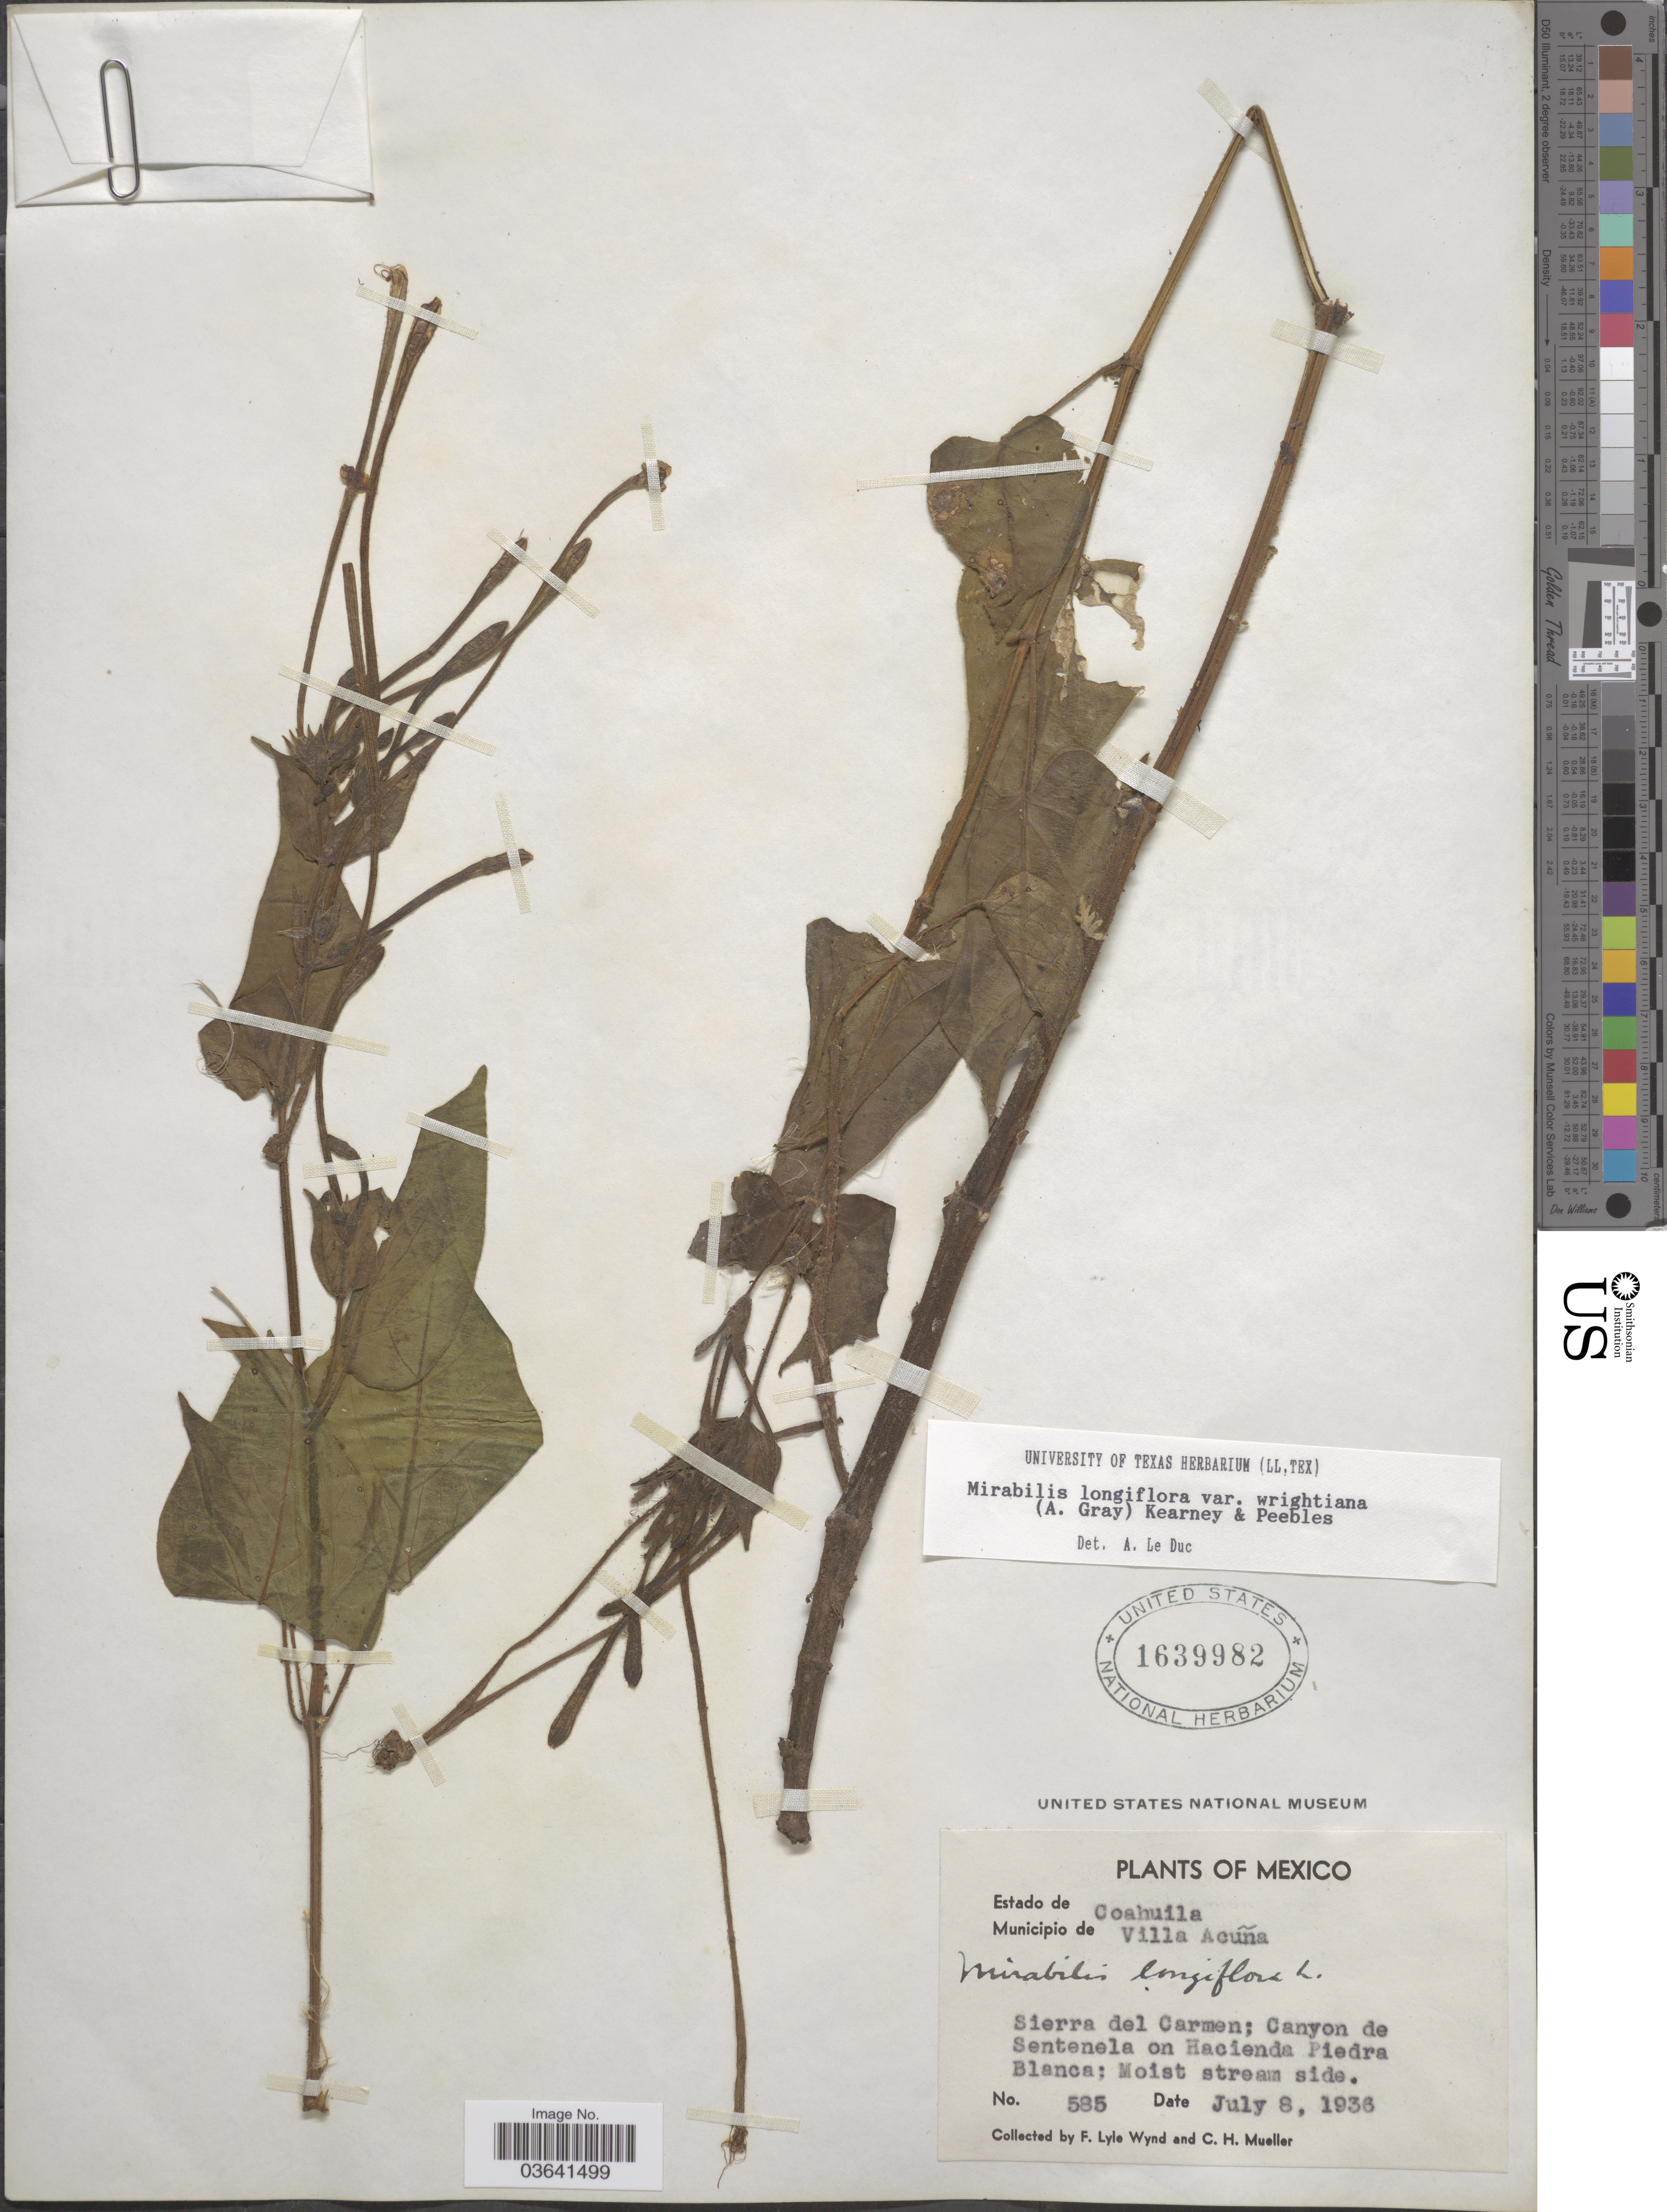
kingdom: Plantae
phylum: Tracheophyta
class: Magnoliopsida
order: Caryophyllales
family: Nyctaginaceae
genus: Mirabilis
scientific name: Mirabilis longiflora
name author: L.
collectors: F. L. Wynd & C. H. Mueller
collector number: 585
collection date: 1936-07-08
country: Mexico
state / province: Coahuila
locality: Municipio de Villa Acuña. Sierra del Carmen; Canyon de Sentenela on Hacienda Piedra Blanca.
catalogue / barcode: US 1639982